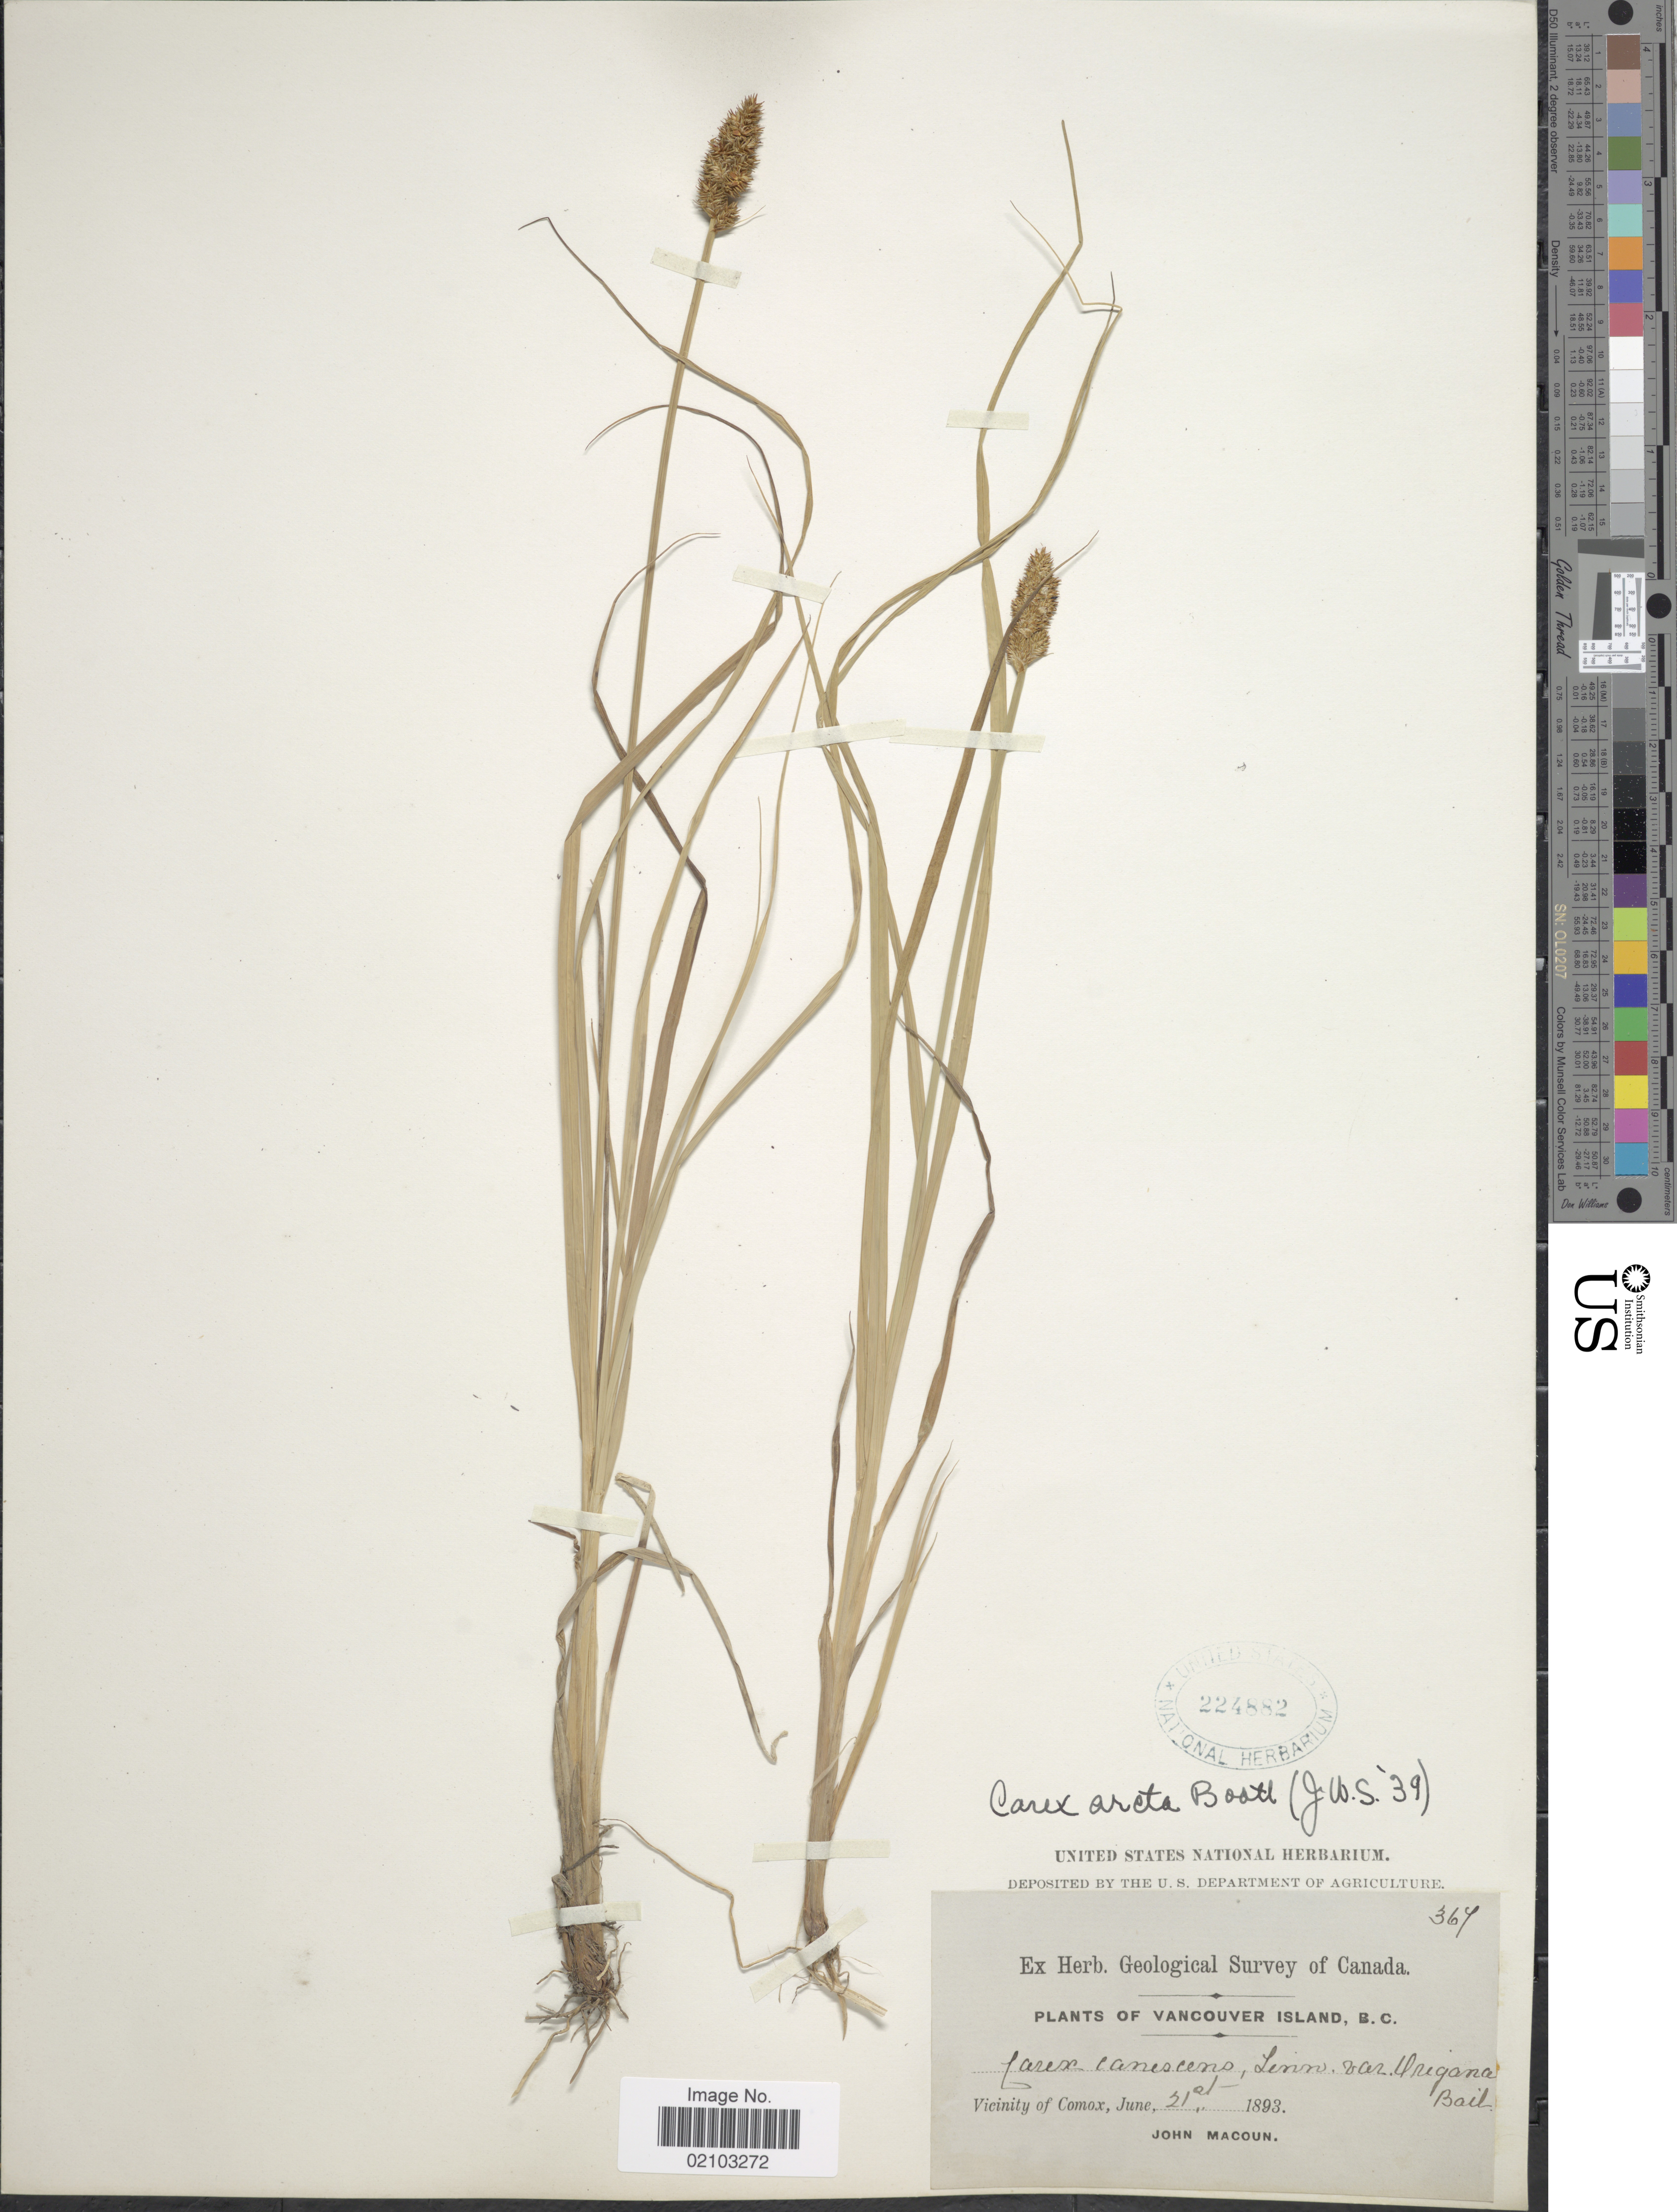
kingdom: Plantae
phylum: Tracheophyta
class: Liliopsida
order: Poales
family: Cyperaceae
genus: Carex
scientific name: Carex arcta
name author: Boott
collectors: J. Macoun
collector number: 367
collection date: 1893-06-21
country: Canada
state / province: British Columbia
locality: Vancouver Island, Vicinity of Comox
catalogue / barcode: US 224882